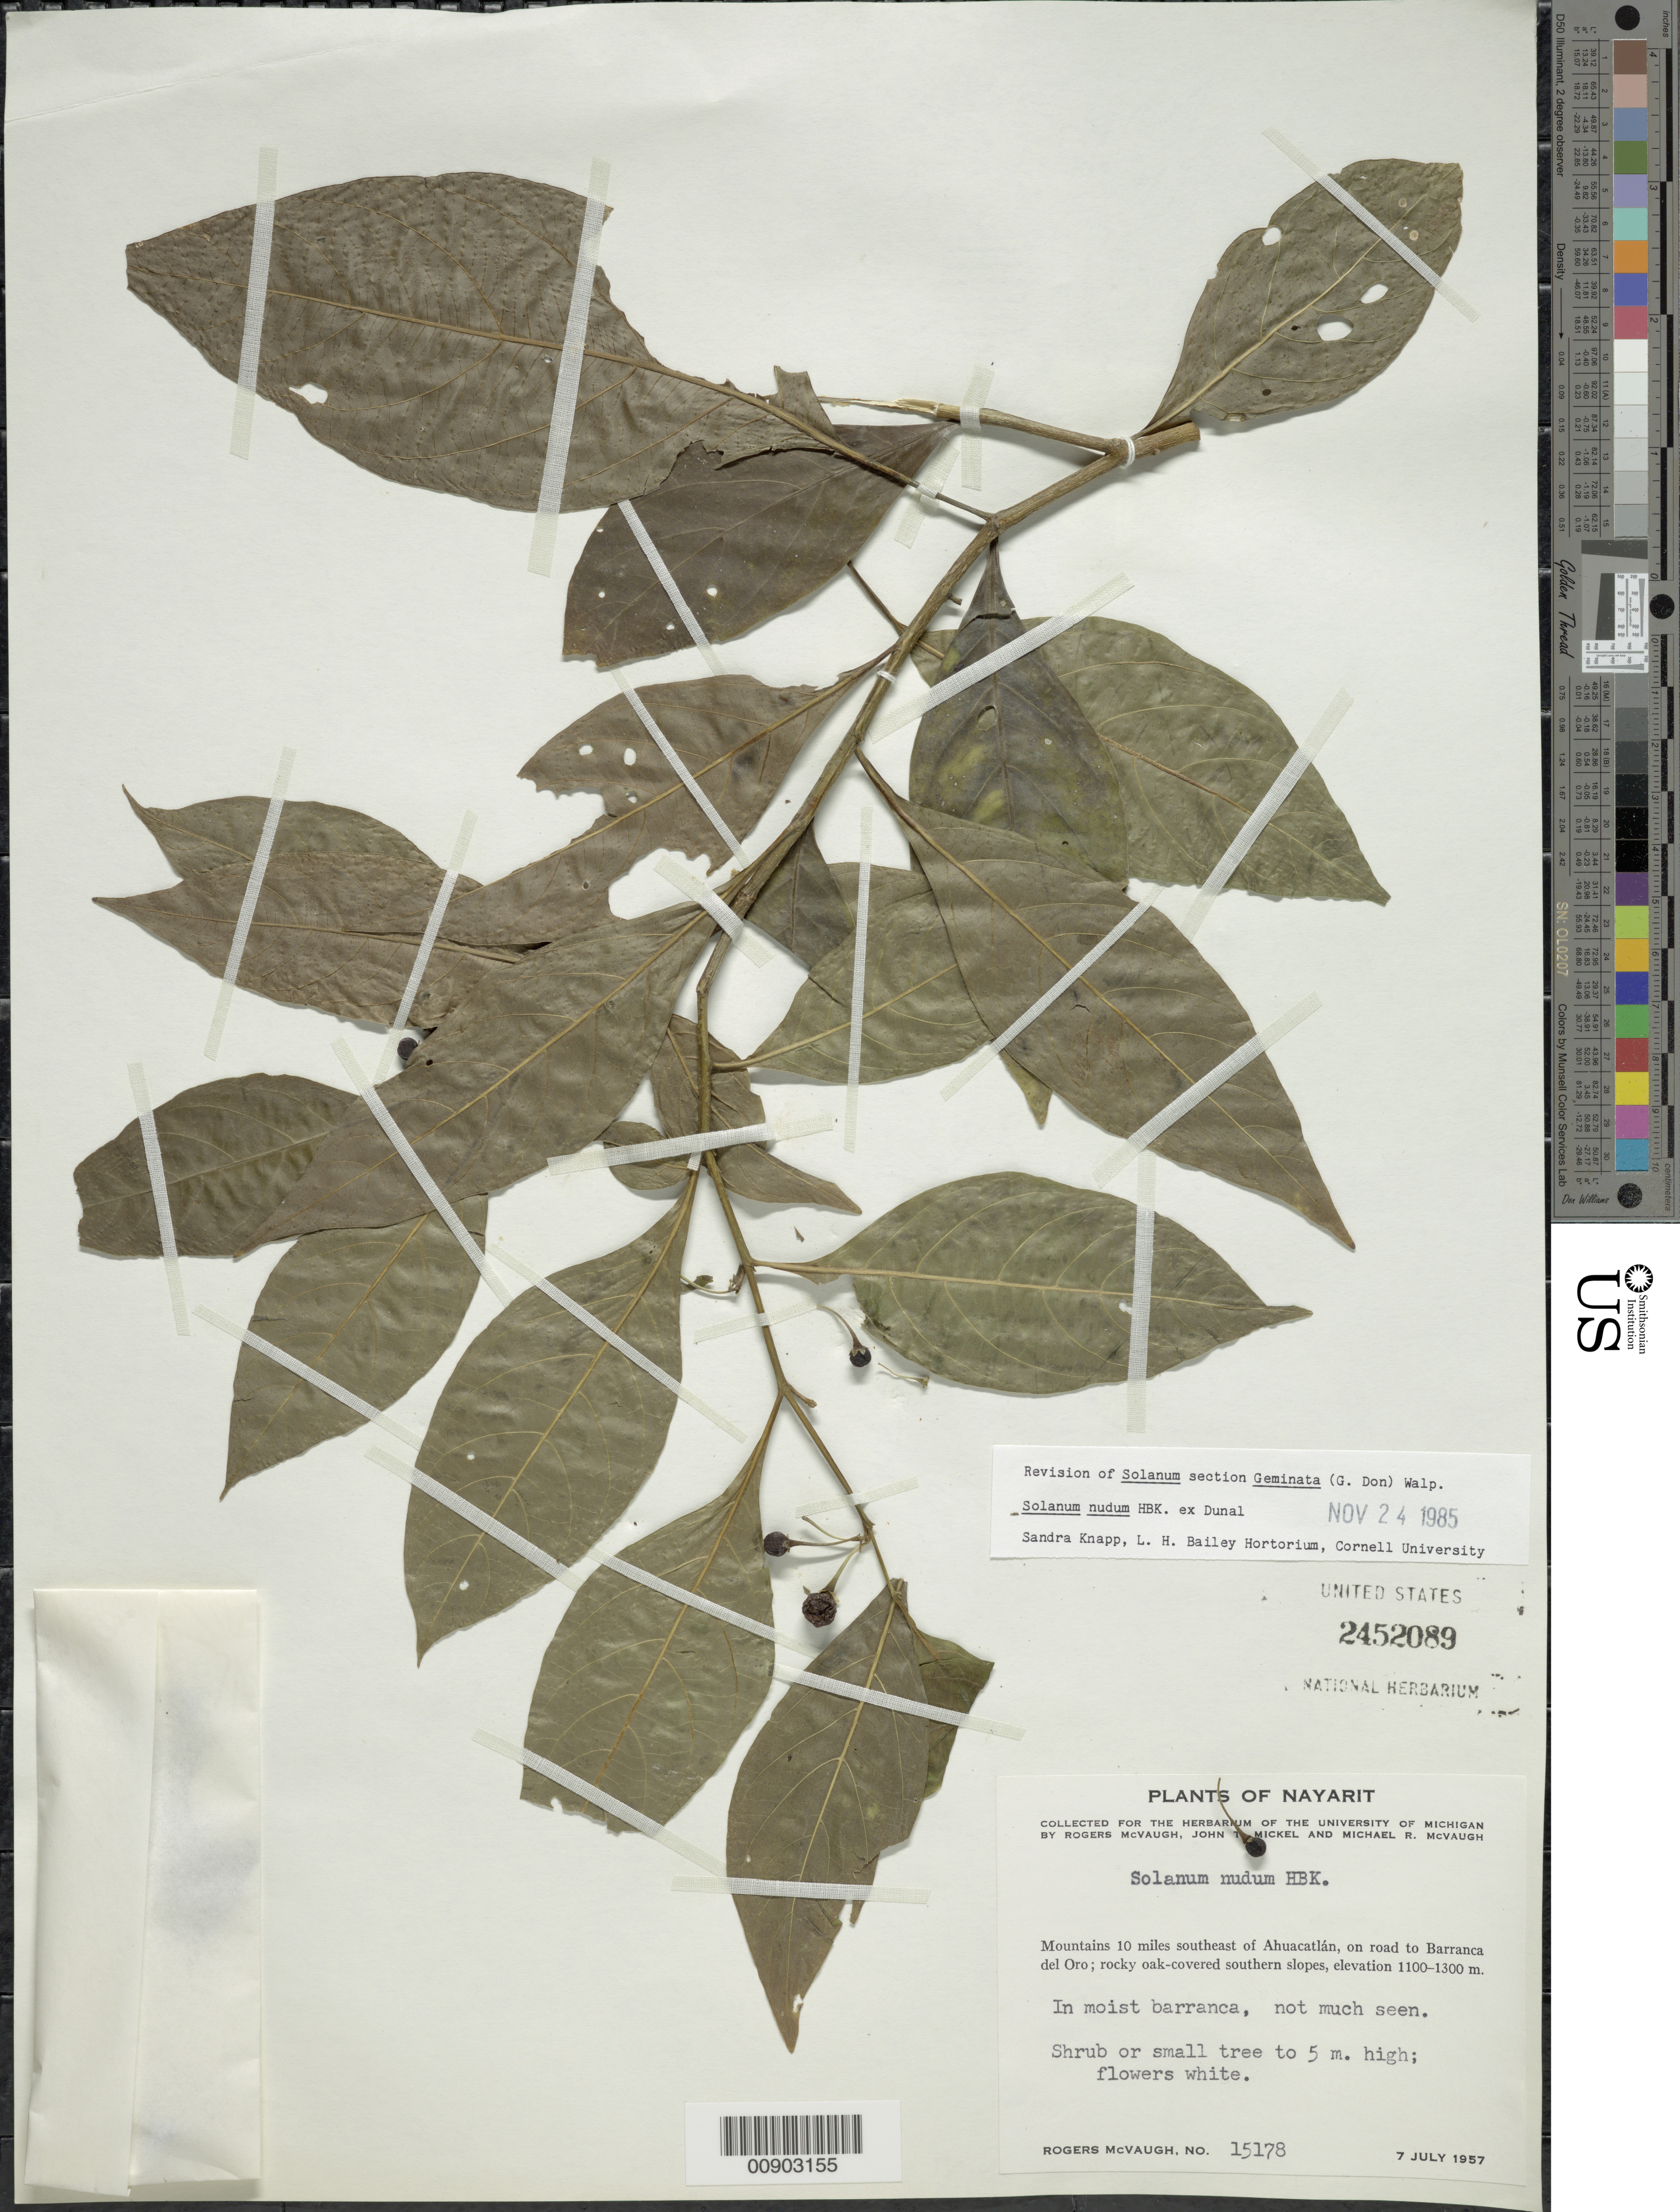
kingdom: Plantae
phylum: Tracheophyta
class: Magnoliopsida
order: Solanales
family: Solanaceae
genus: Solanum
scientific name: Solanum nudum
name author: Dunal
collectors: R. McVaugh, J. T. Mickel & M. R. McVaugh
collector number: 15178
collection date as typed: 07 Jul 1957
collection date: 1957-07-07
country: Mexico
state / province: Nayarit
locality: Mountains 10 miles southeast of Ahuacatlán, on road to Barranca del Oro.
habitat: Rocky oak-covered southern slopes. In moist barranca.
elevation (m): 1300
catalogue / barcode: US 2452089